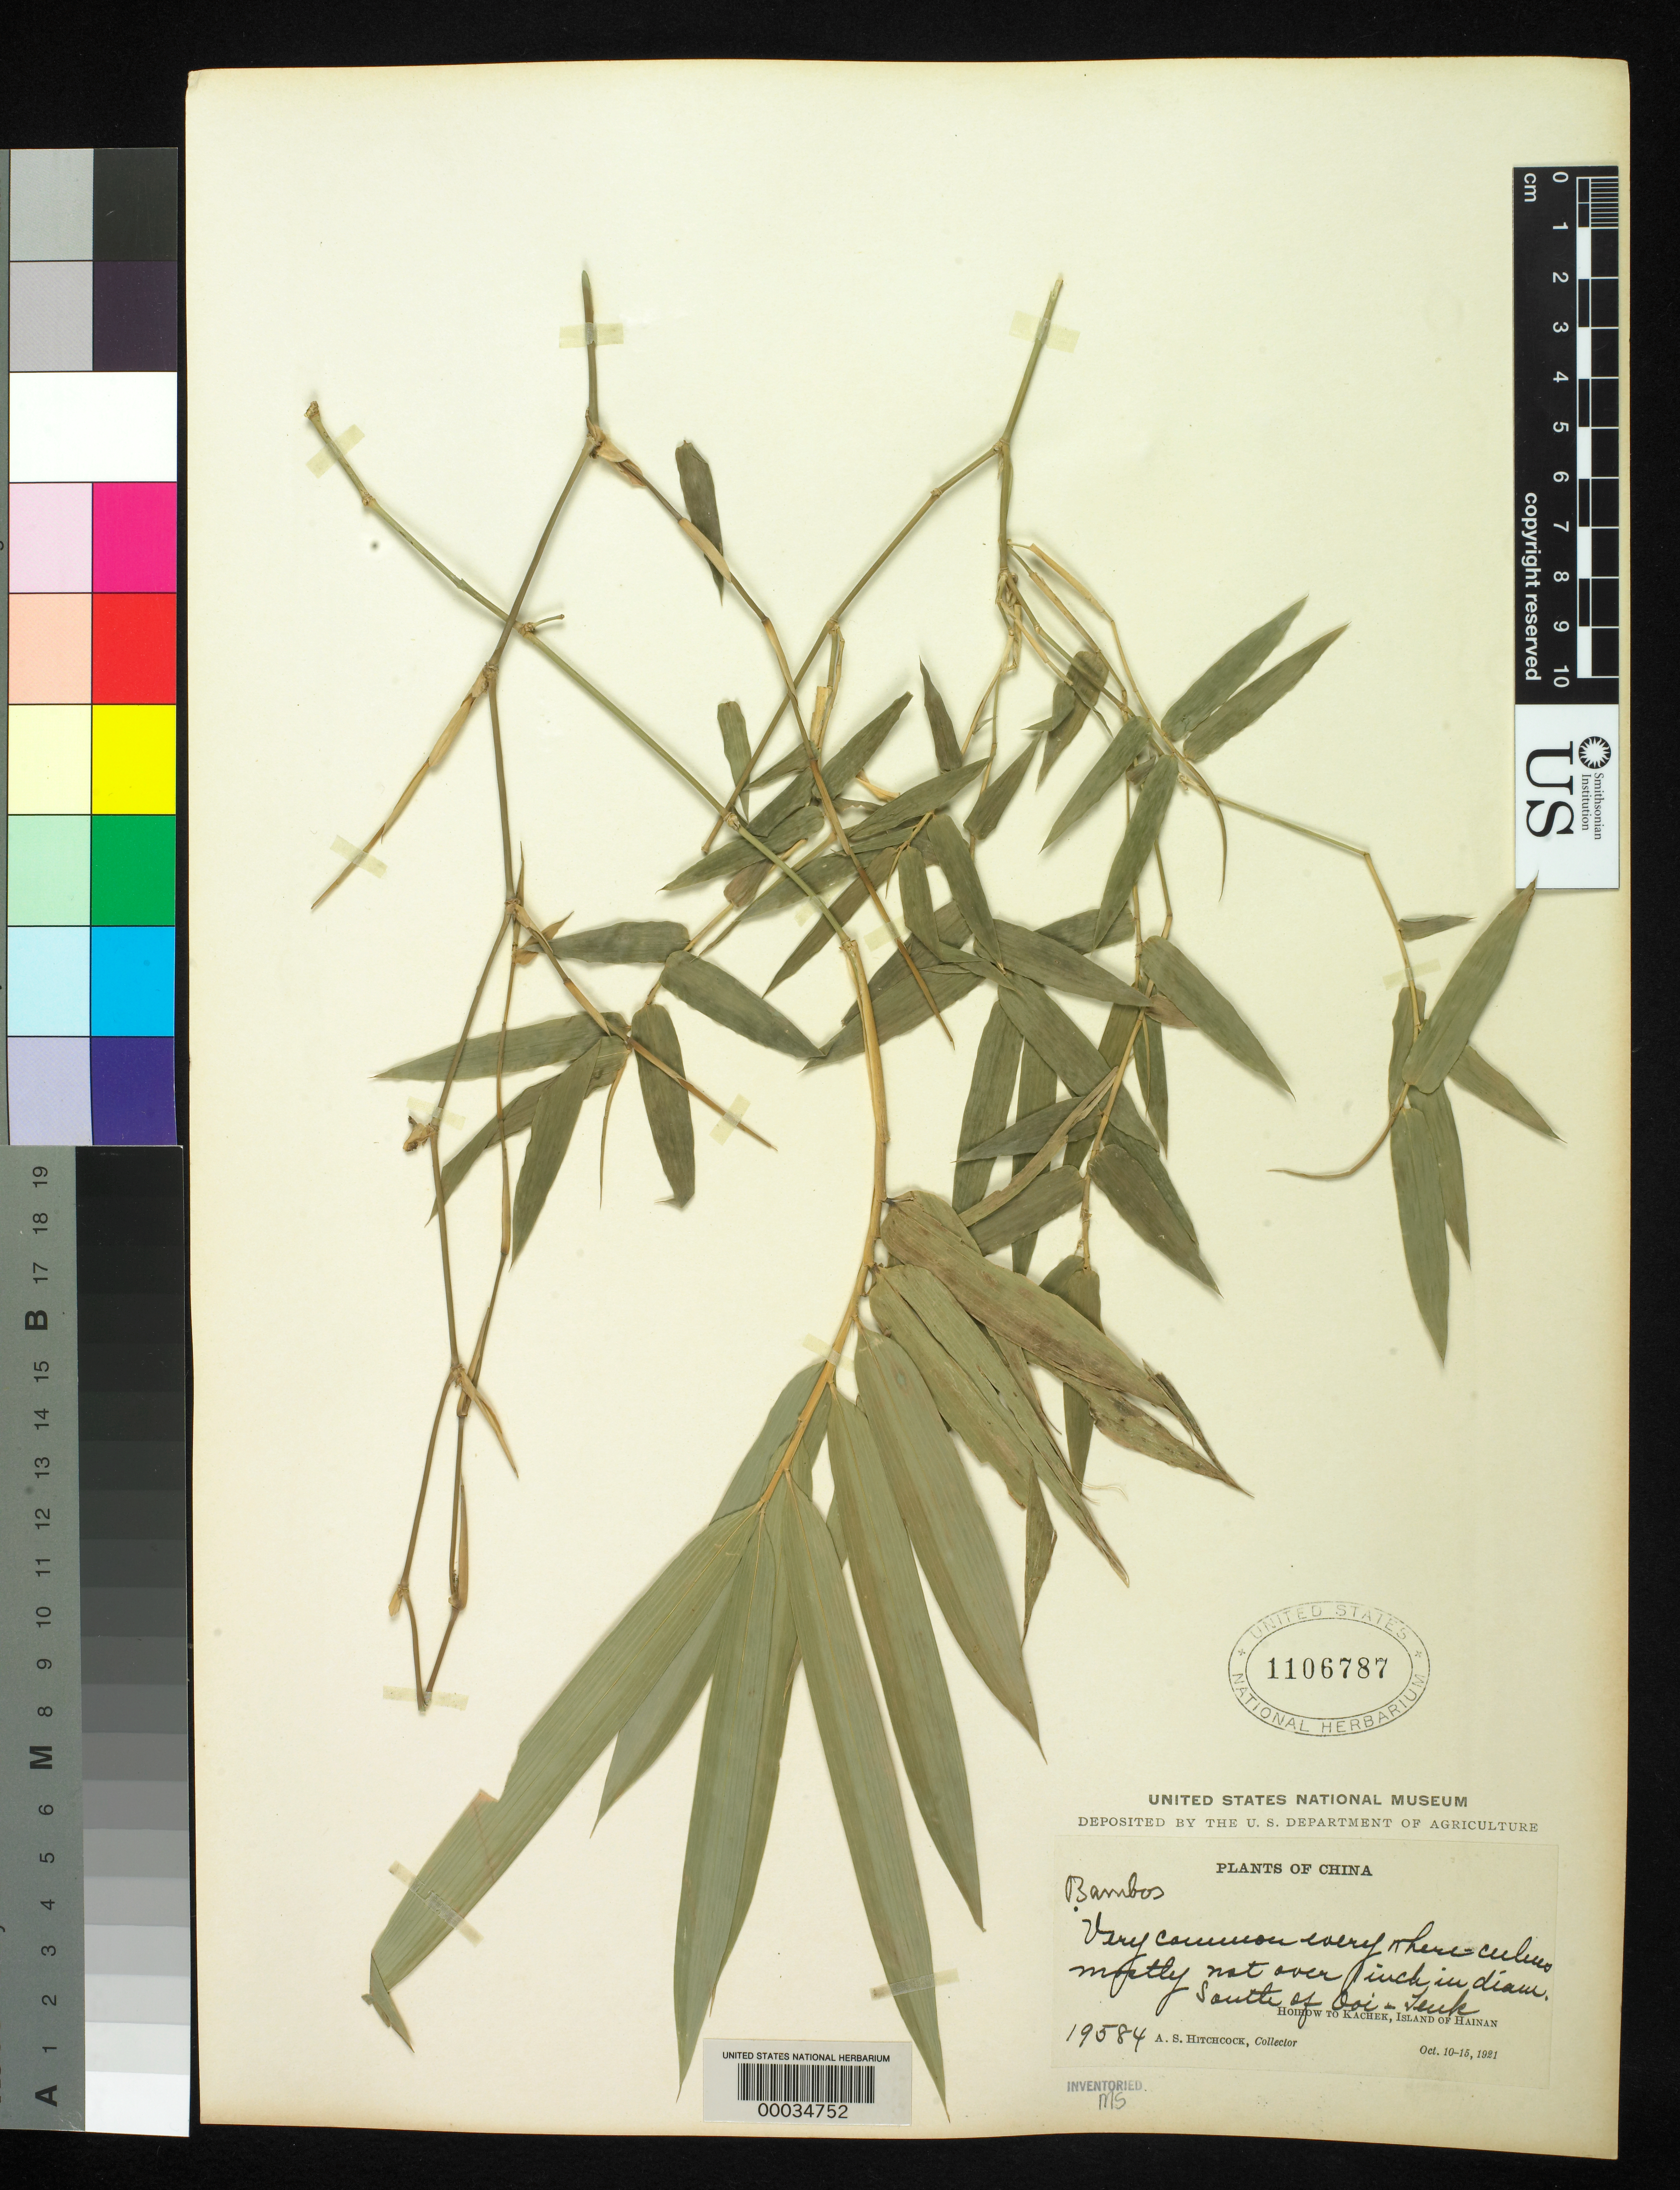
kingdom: Plantae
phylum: Tracheophyta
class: Liliopsida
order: Poales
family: Poaceae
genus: Bambusa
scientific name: Bambusa spinosa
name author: Roxb.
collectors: A. S. Hitchcock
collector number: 19584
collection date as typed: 10 Oct 1921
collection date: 1921-10-10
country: China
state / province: Hainan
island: Hainan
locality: Hoihow, kachek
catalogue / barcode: US 1106787